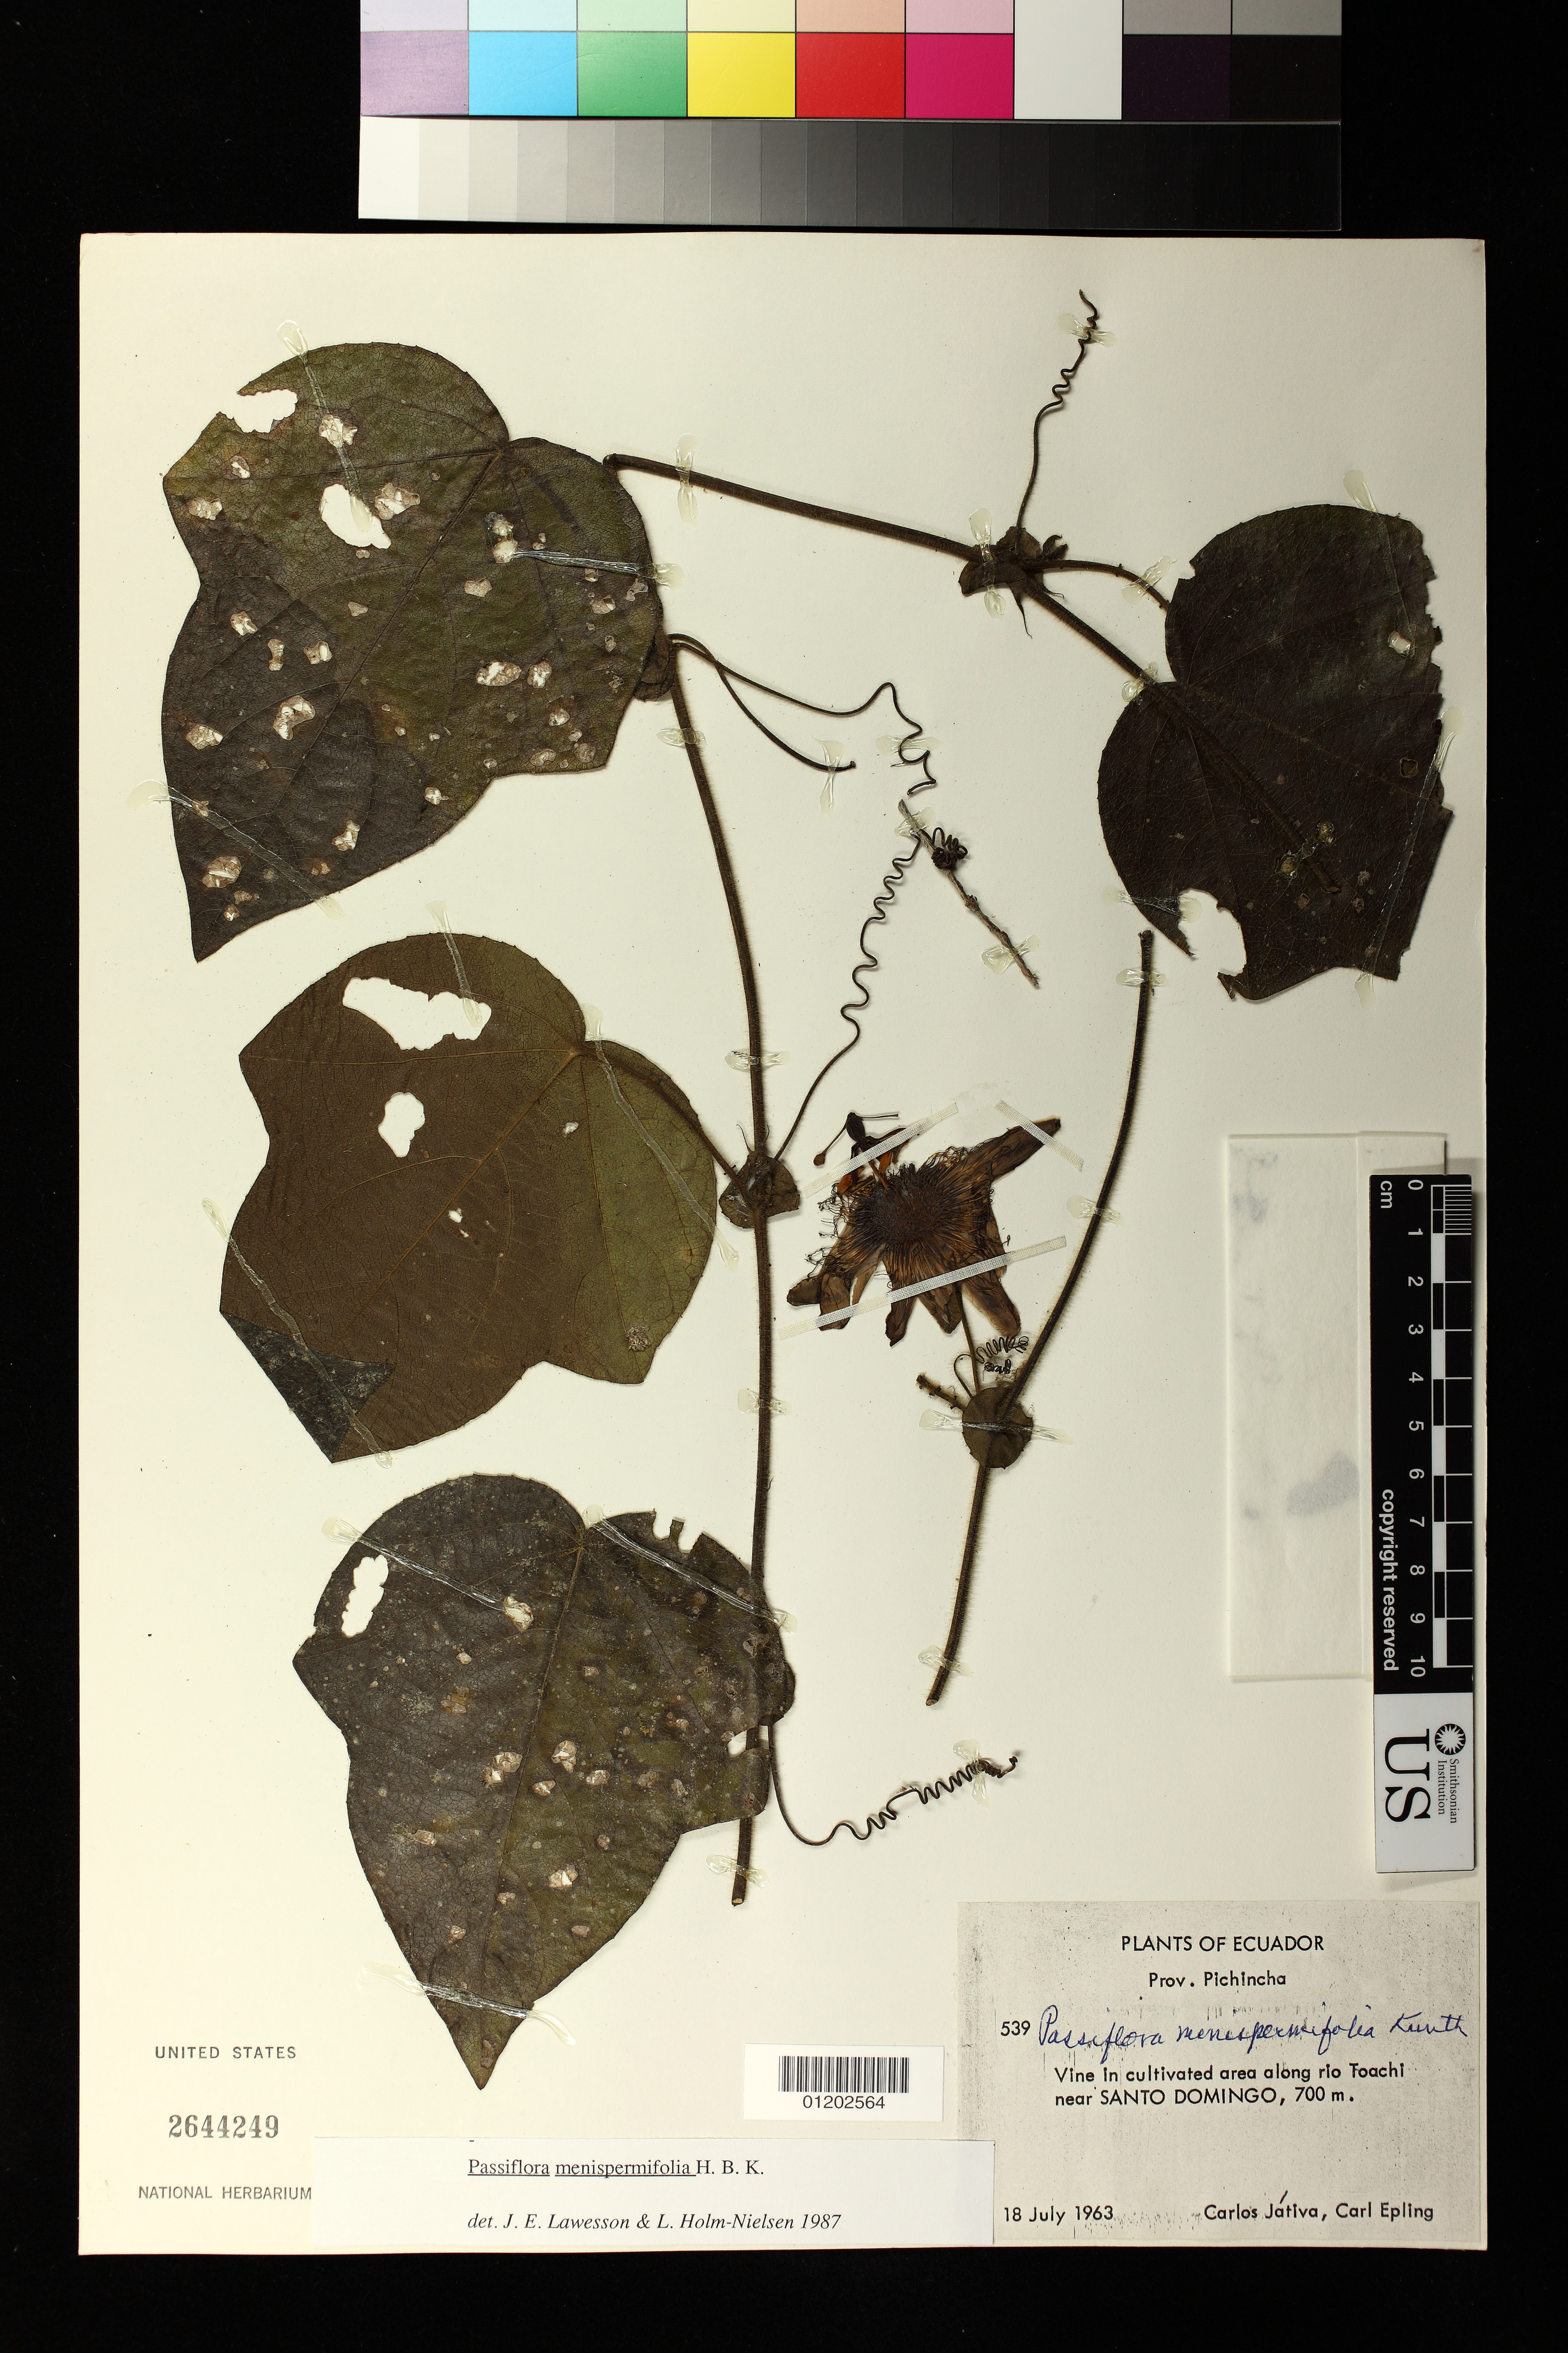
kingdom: Plantae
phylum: Tracheophyta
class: Magnoliopsida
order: Malpighiales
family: Passifloraceae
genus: Passiflora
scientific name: Passiflora menispermifolia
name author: Kunth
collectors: C. D. Játiva & C. C. Epling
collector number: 539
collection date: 1963-07-18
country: Ecuador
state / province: Pichincha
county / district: Santo Domingo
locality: Vine in cultivated area along rio Toachi near Santo Domingo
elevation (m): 700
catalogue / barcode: US 2644249